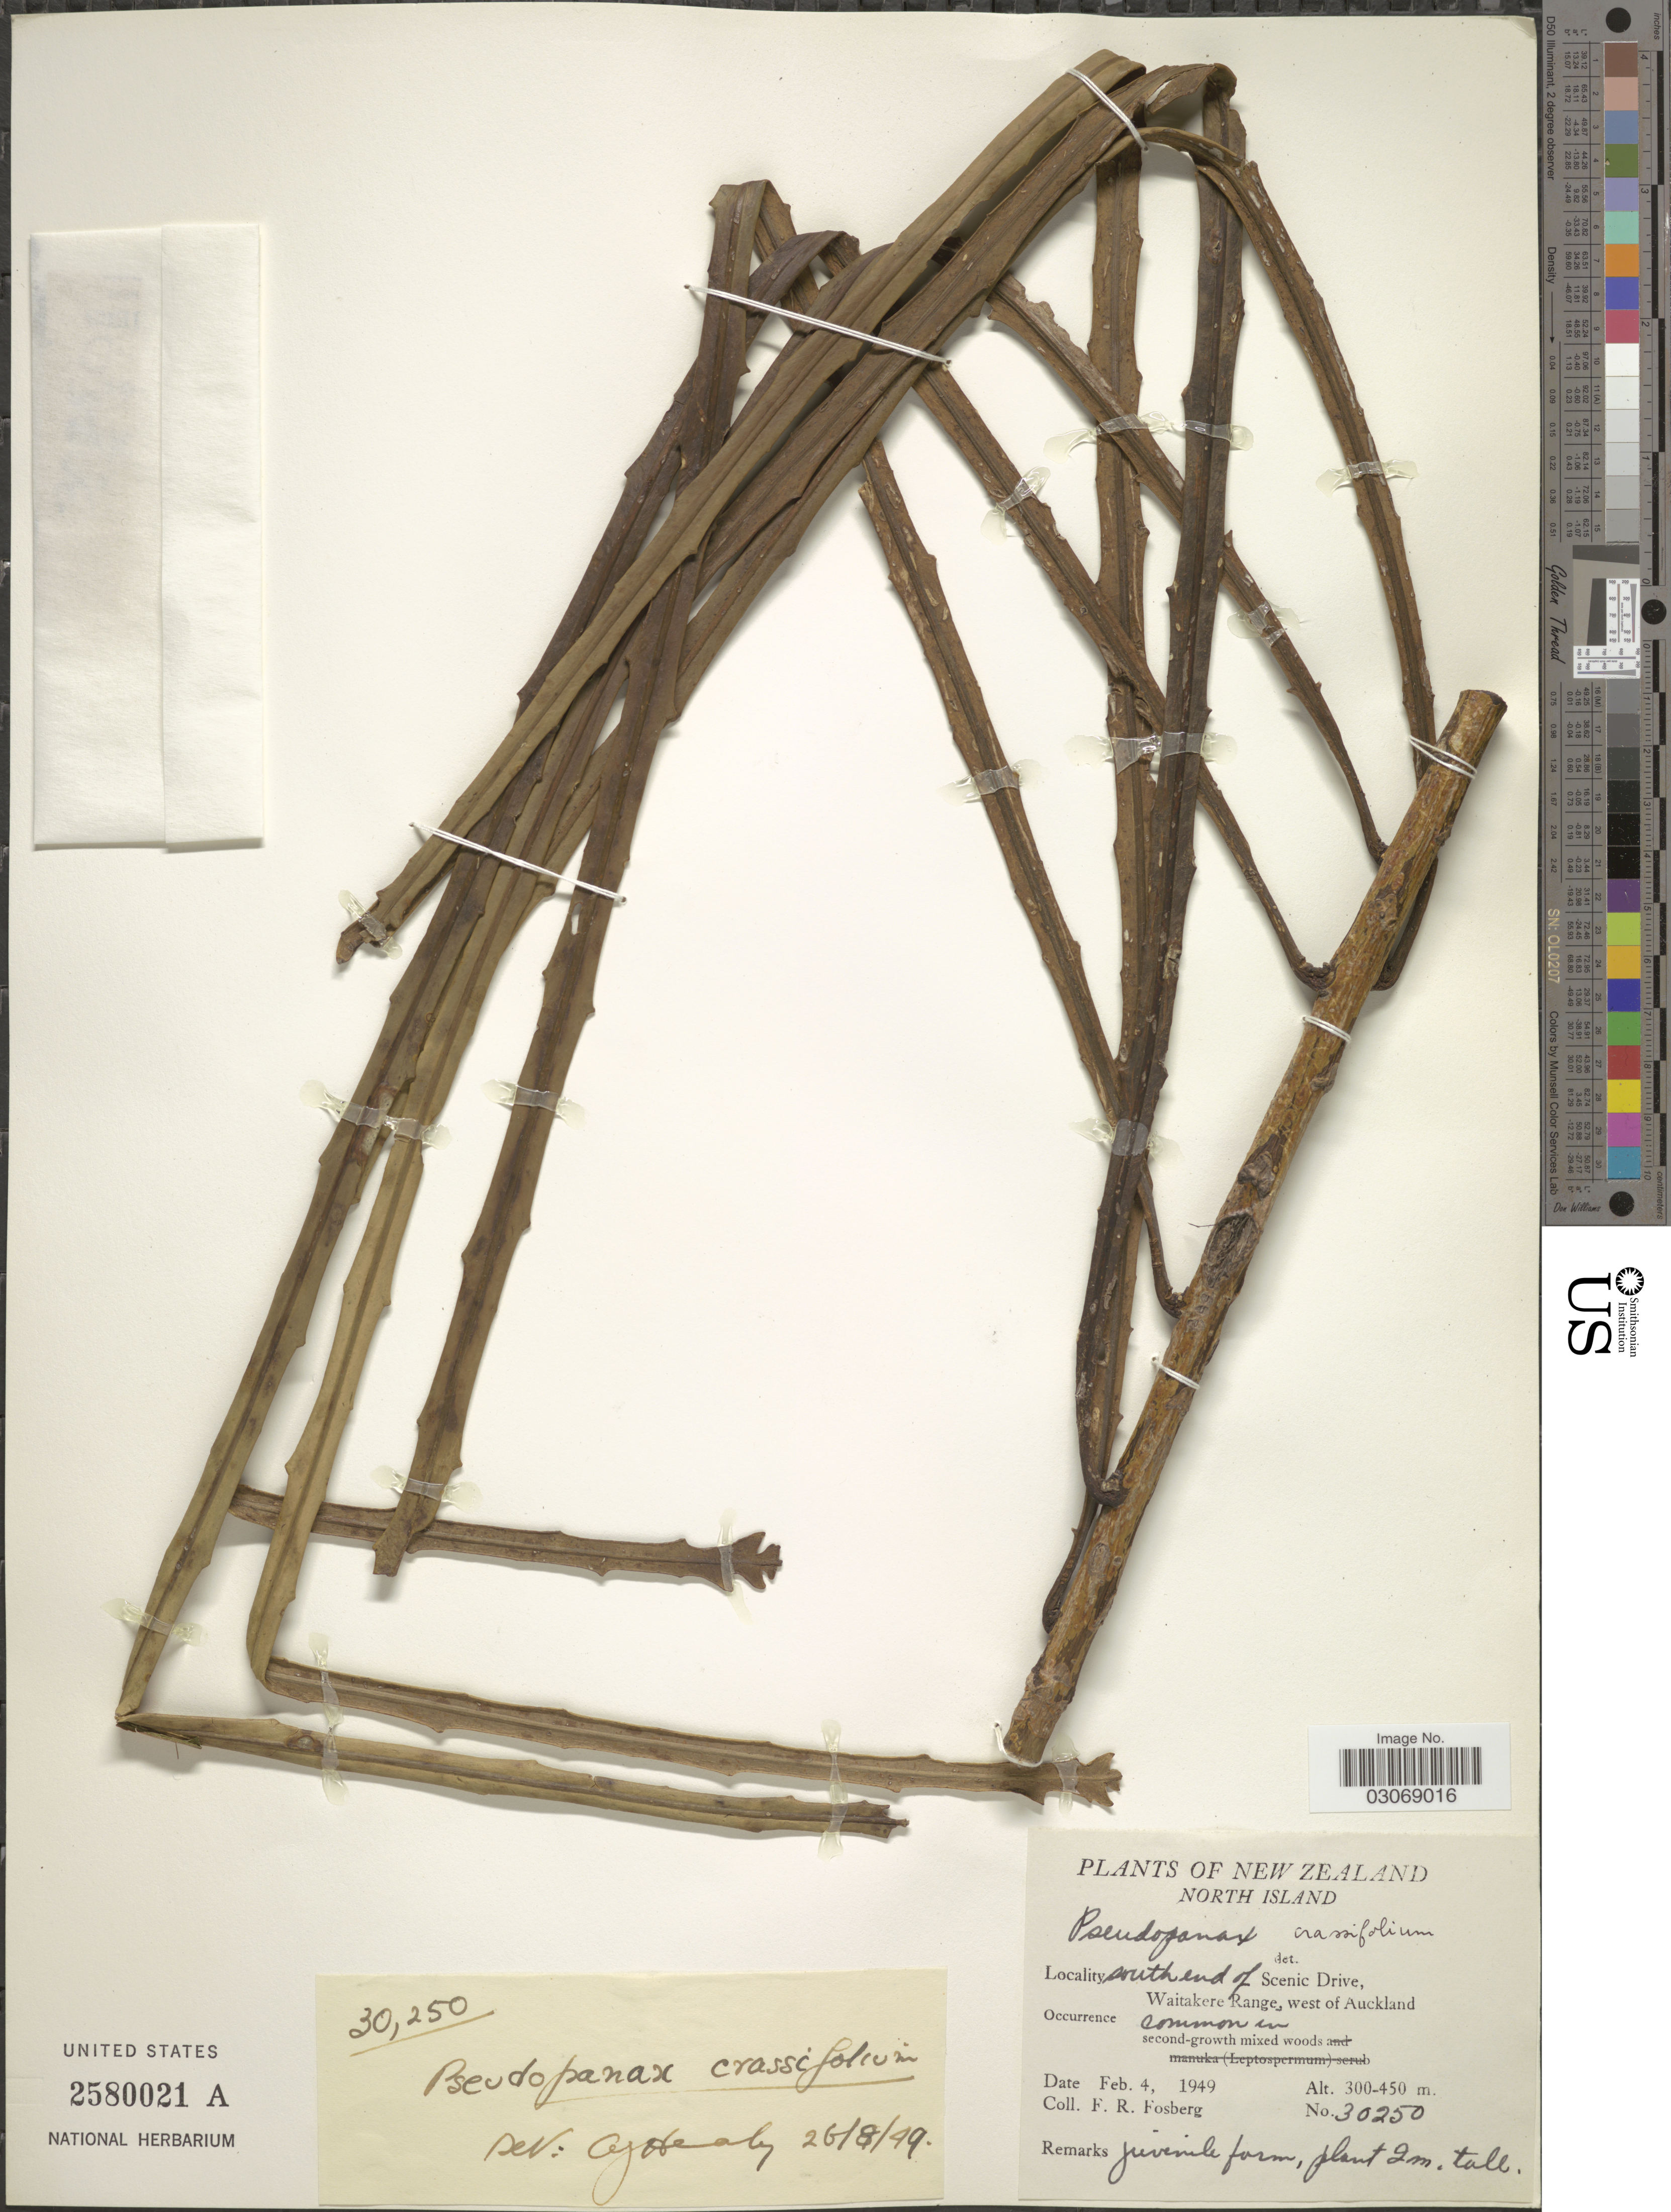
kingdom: Plantae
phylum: Tracheophyta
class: Magnoliopsida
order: Apiales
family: Araliaceae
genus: Pseudopanax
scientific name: Pseudopanax crassifolius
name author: (Sol. ex A. Cunn.) K. Koch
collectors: F. R. Fosberg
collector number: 30250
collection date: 1949-02-04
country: New Zealand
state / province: Auckland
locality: North Island. South end of Scenic Drive, Waitakere Range, west of Auckland.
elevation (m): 300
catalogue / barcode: US 2580021A